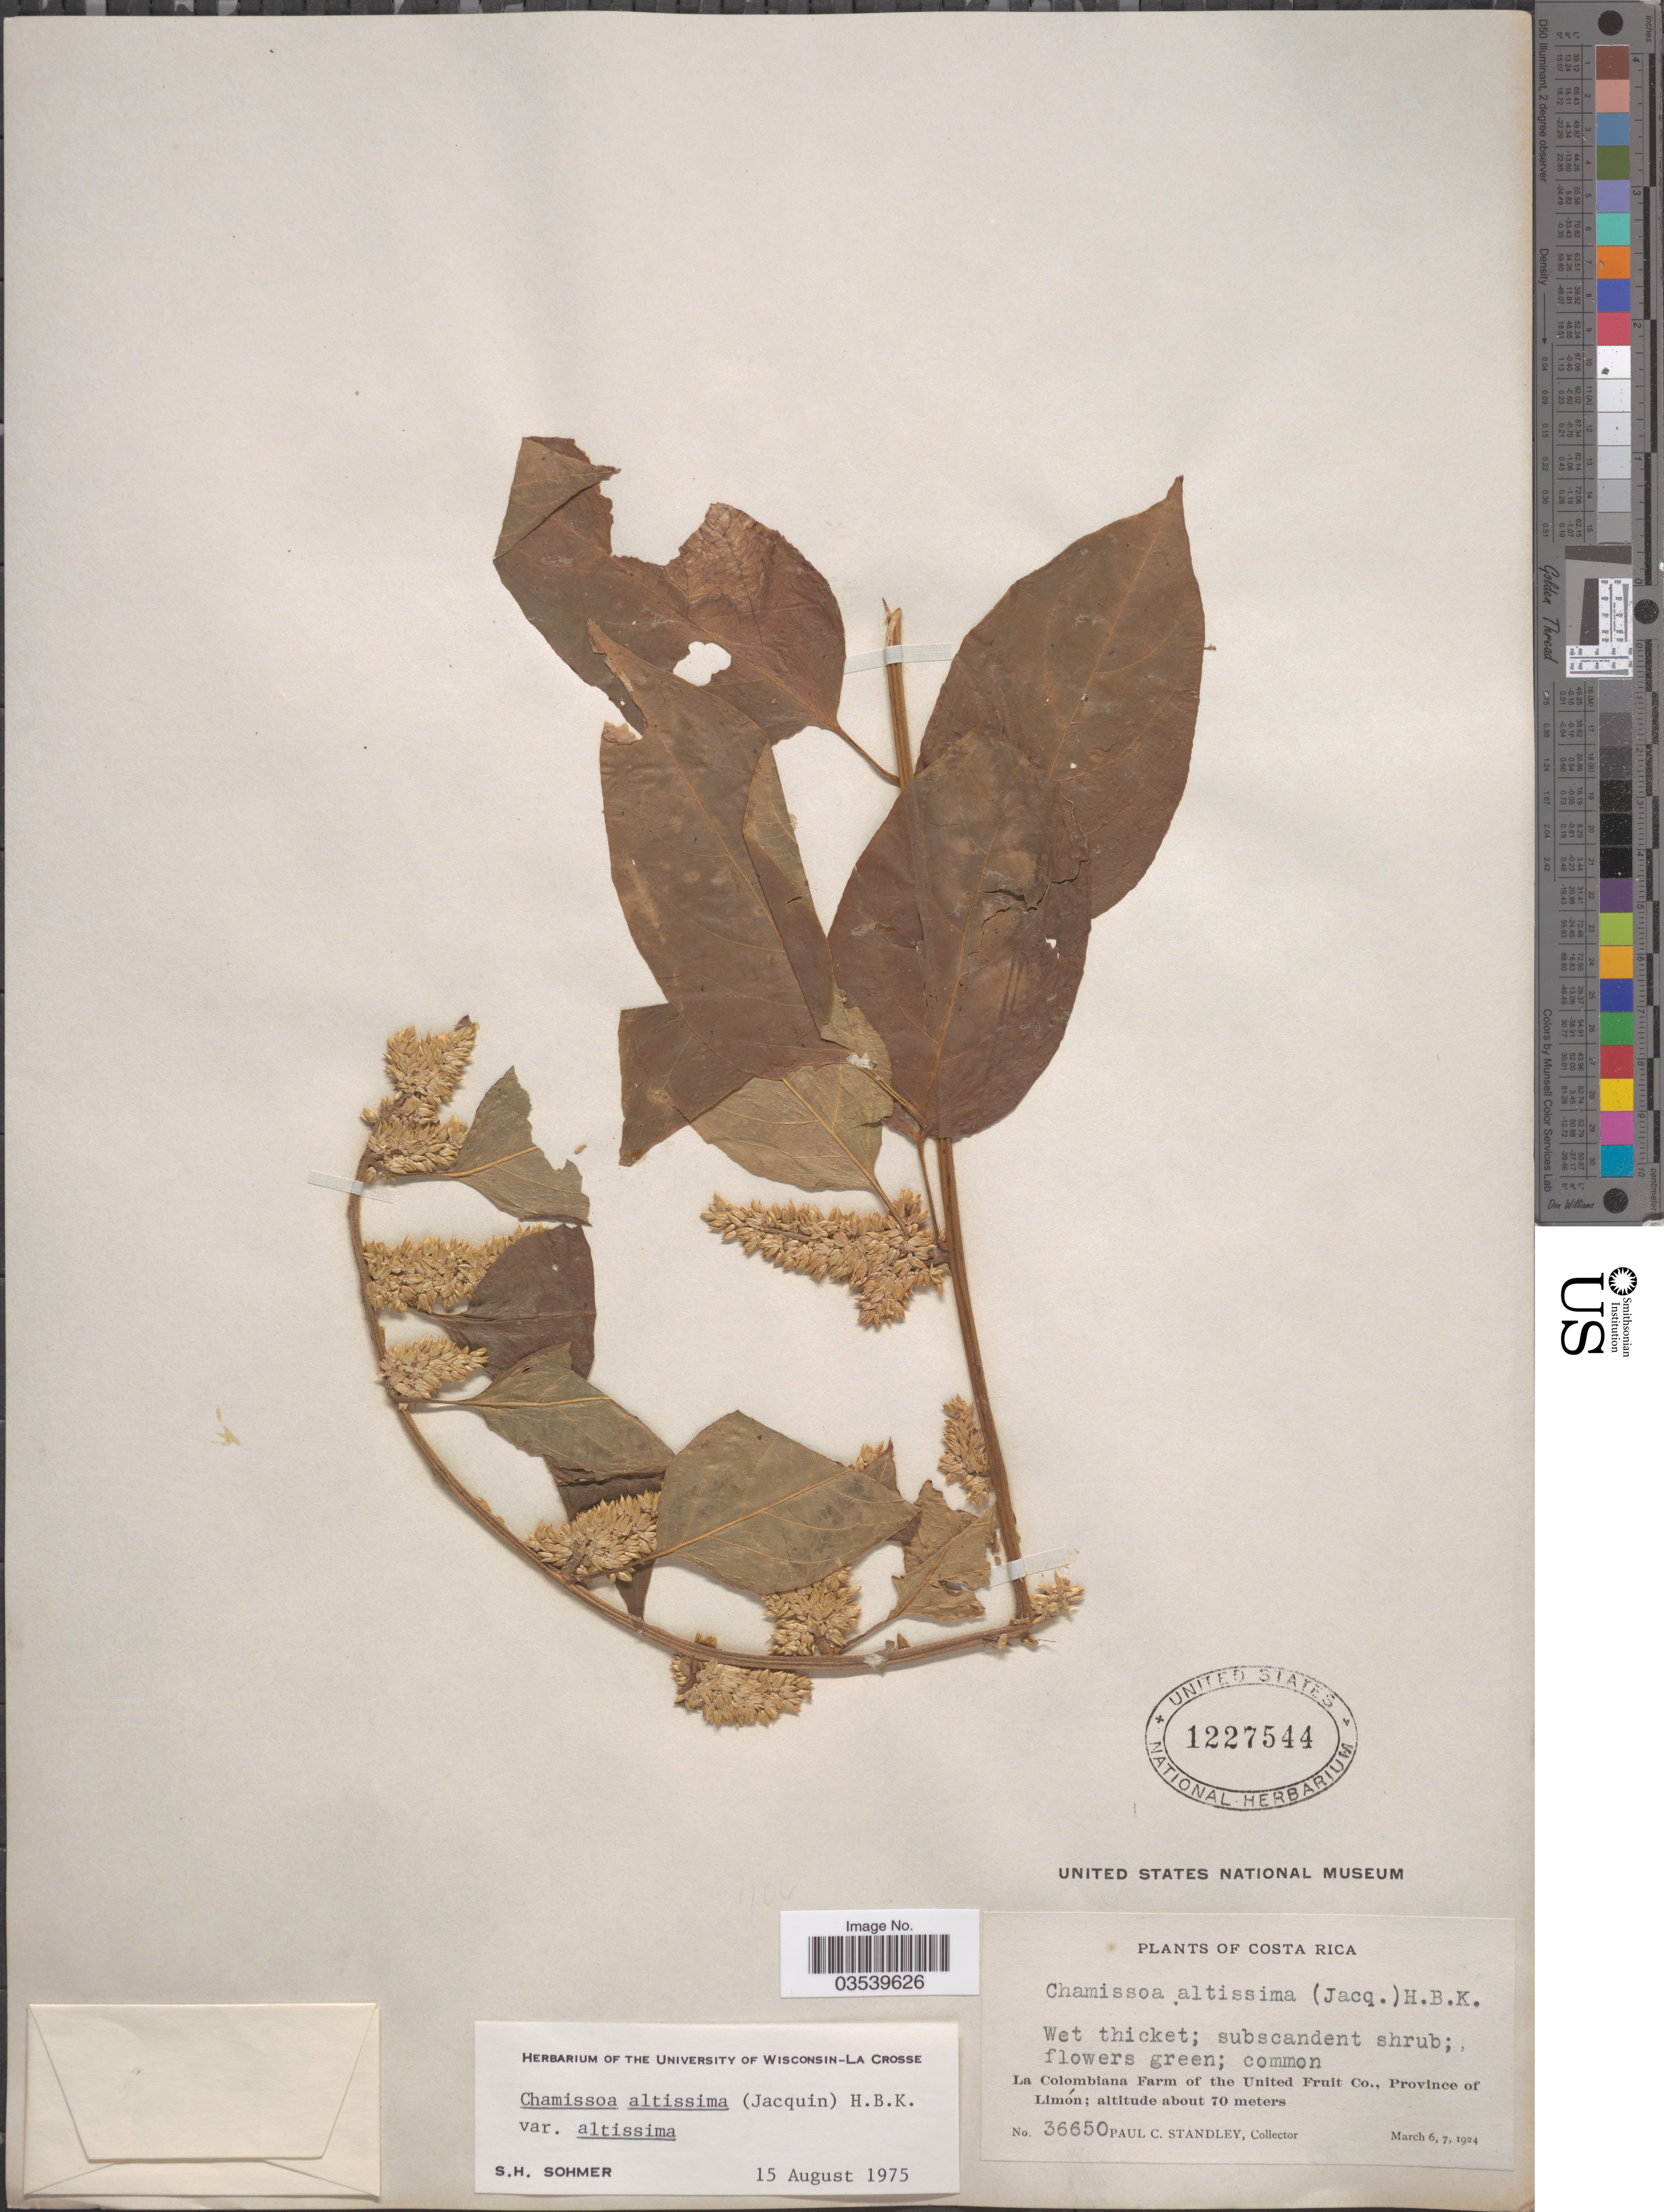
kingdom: Plantae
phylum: Tracheophyta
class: Magnoliopsida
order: Caryophyllales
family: Amaranthaceae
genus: Chamissoa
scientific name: Chamissoa altissima var. altissima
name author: (Jacq.) Kunth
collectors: P. C. Standley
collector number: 36650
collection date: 1924-03-06/1924-03-07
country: Costa Rica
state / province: Limón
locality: La Colombiana Farm on the United Fruit Co.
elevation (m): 70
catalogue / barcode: US 1227544